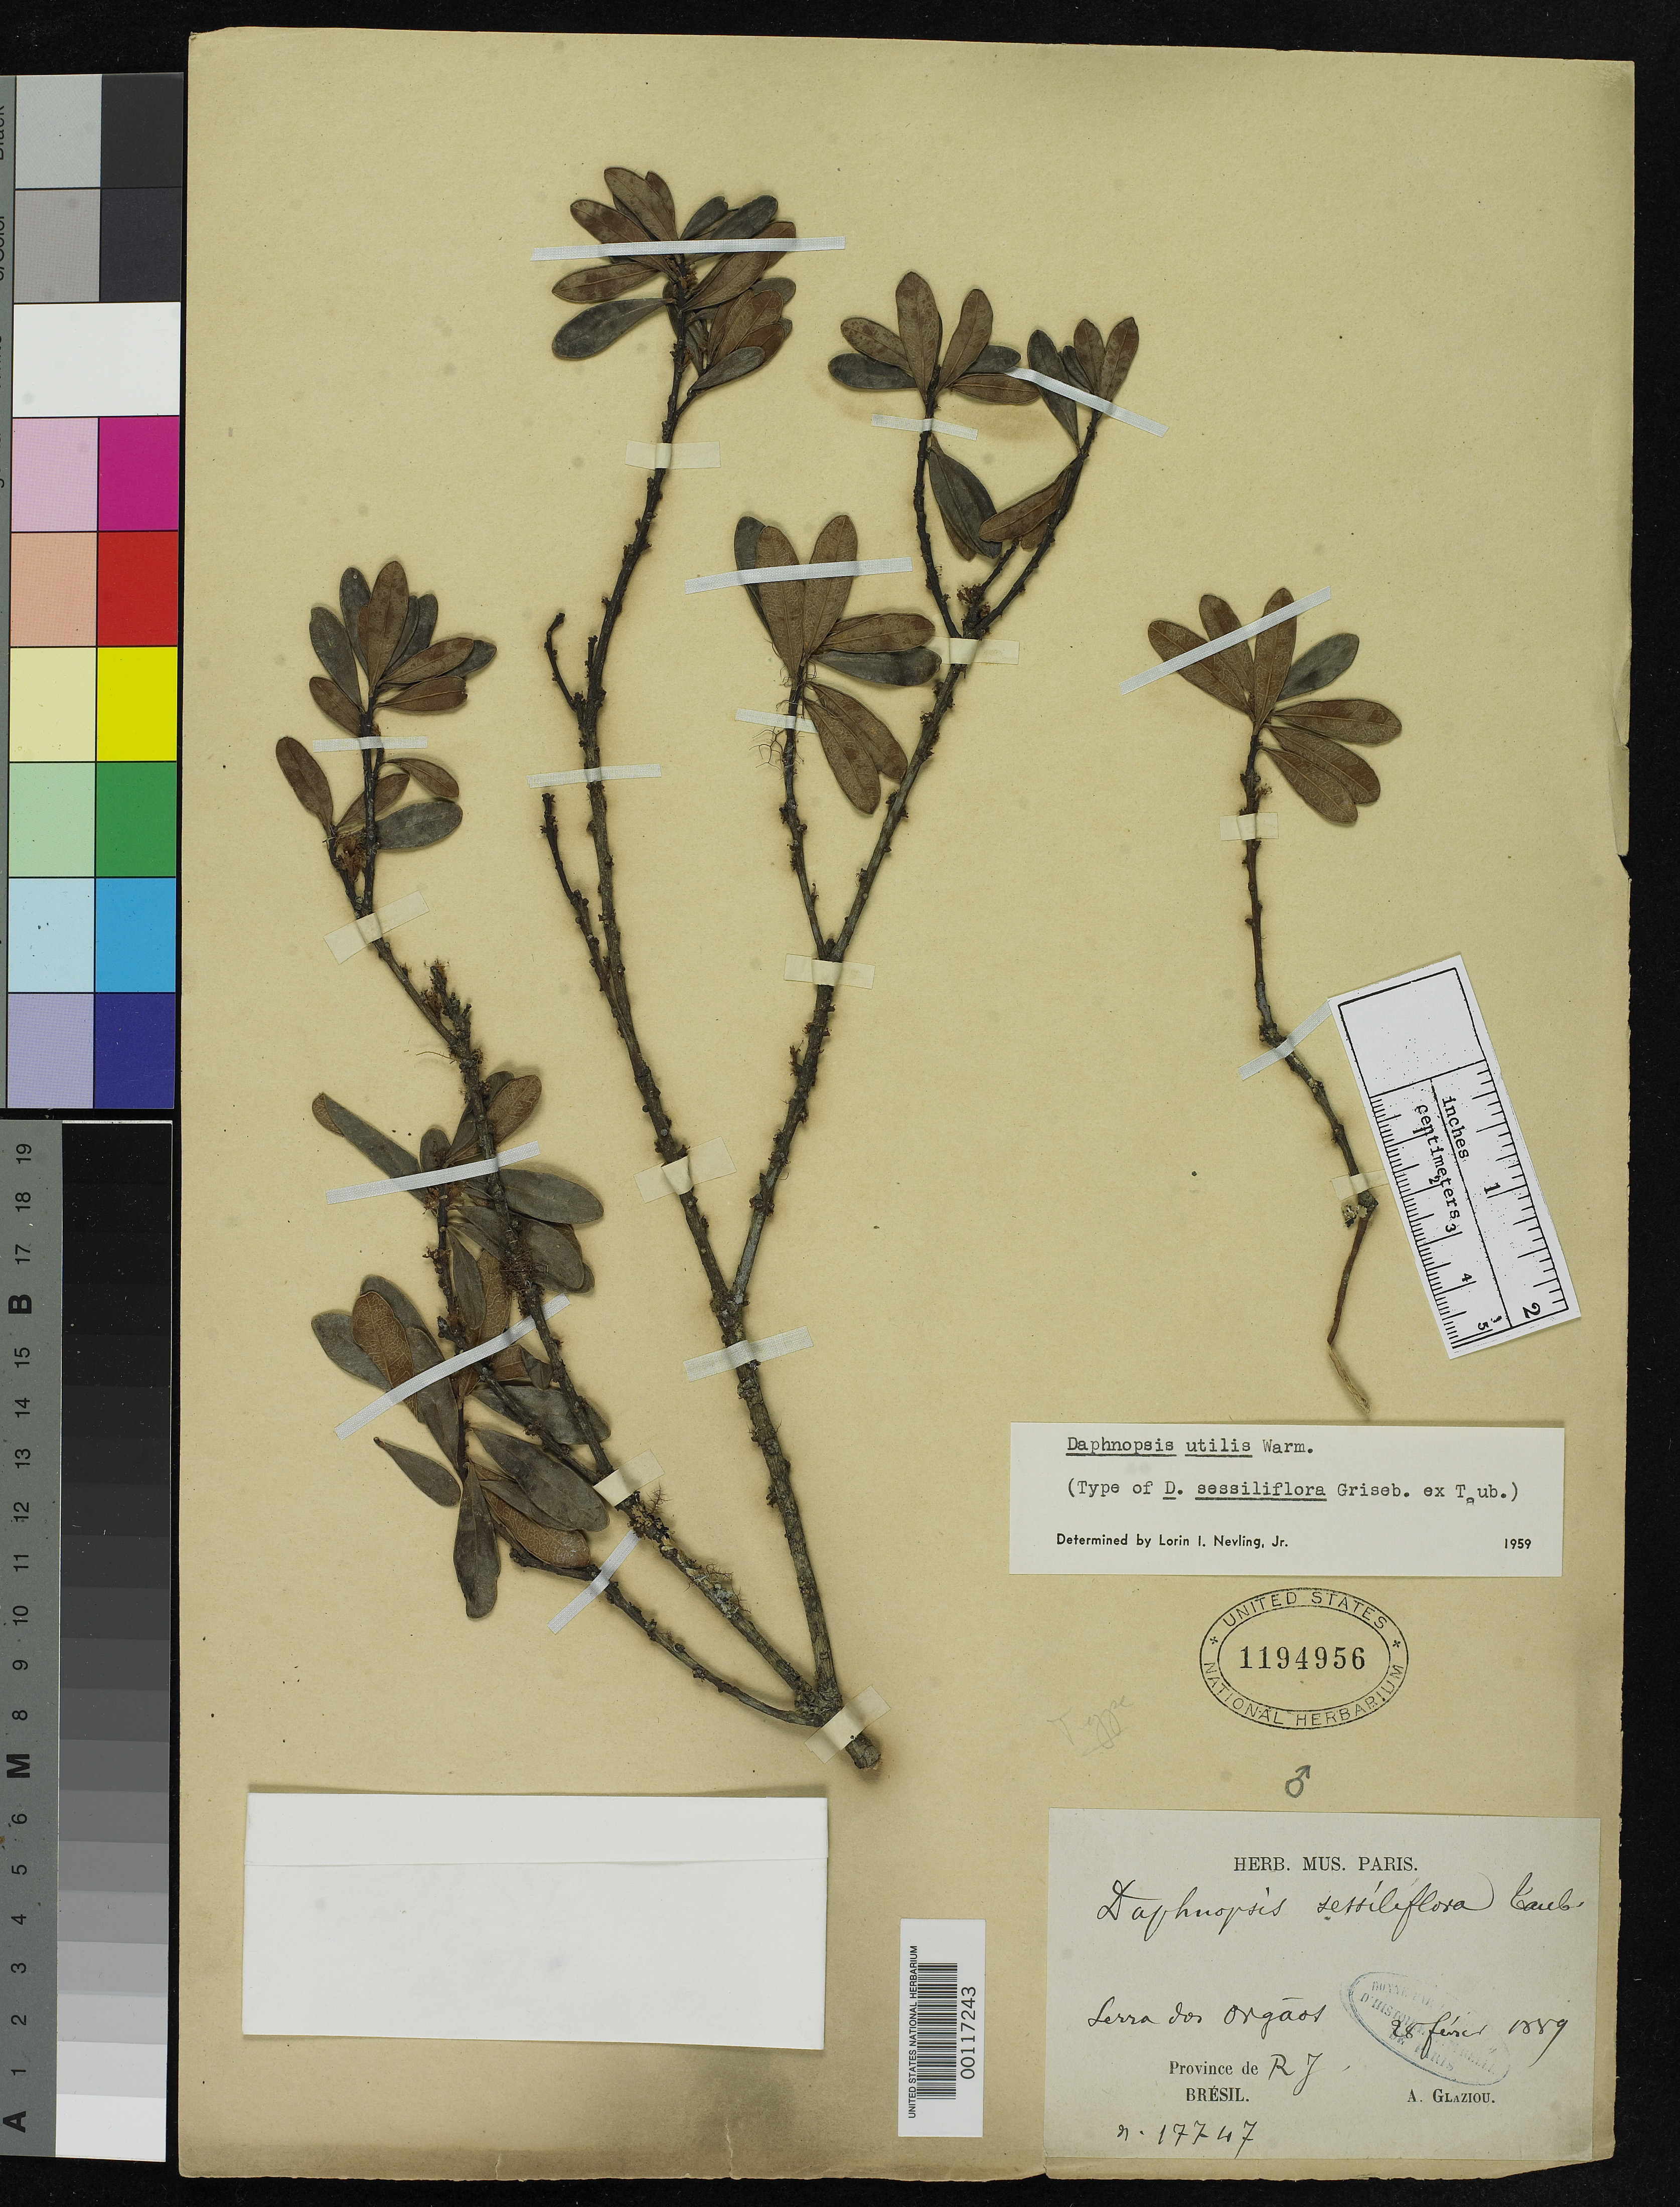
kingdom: Plantae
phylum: Tracheophyta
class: Magnoliopsida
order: Malvales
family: Thymelaeaceae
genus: Daphnopsis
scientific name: Daphnopsis sessiliflora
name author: Griseb.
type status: Isotype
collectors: A. F. M. Glaziou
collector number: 17747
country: Brazil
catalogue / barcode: US 1194956